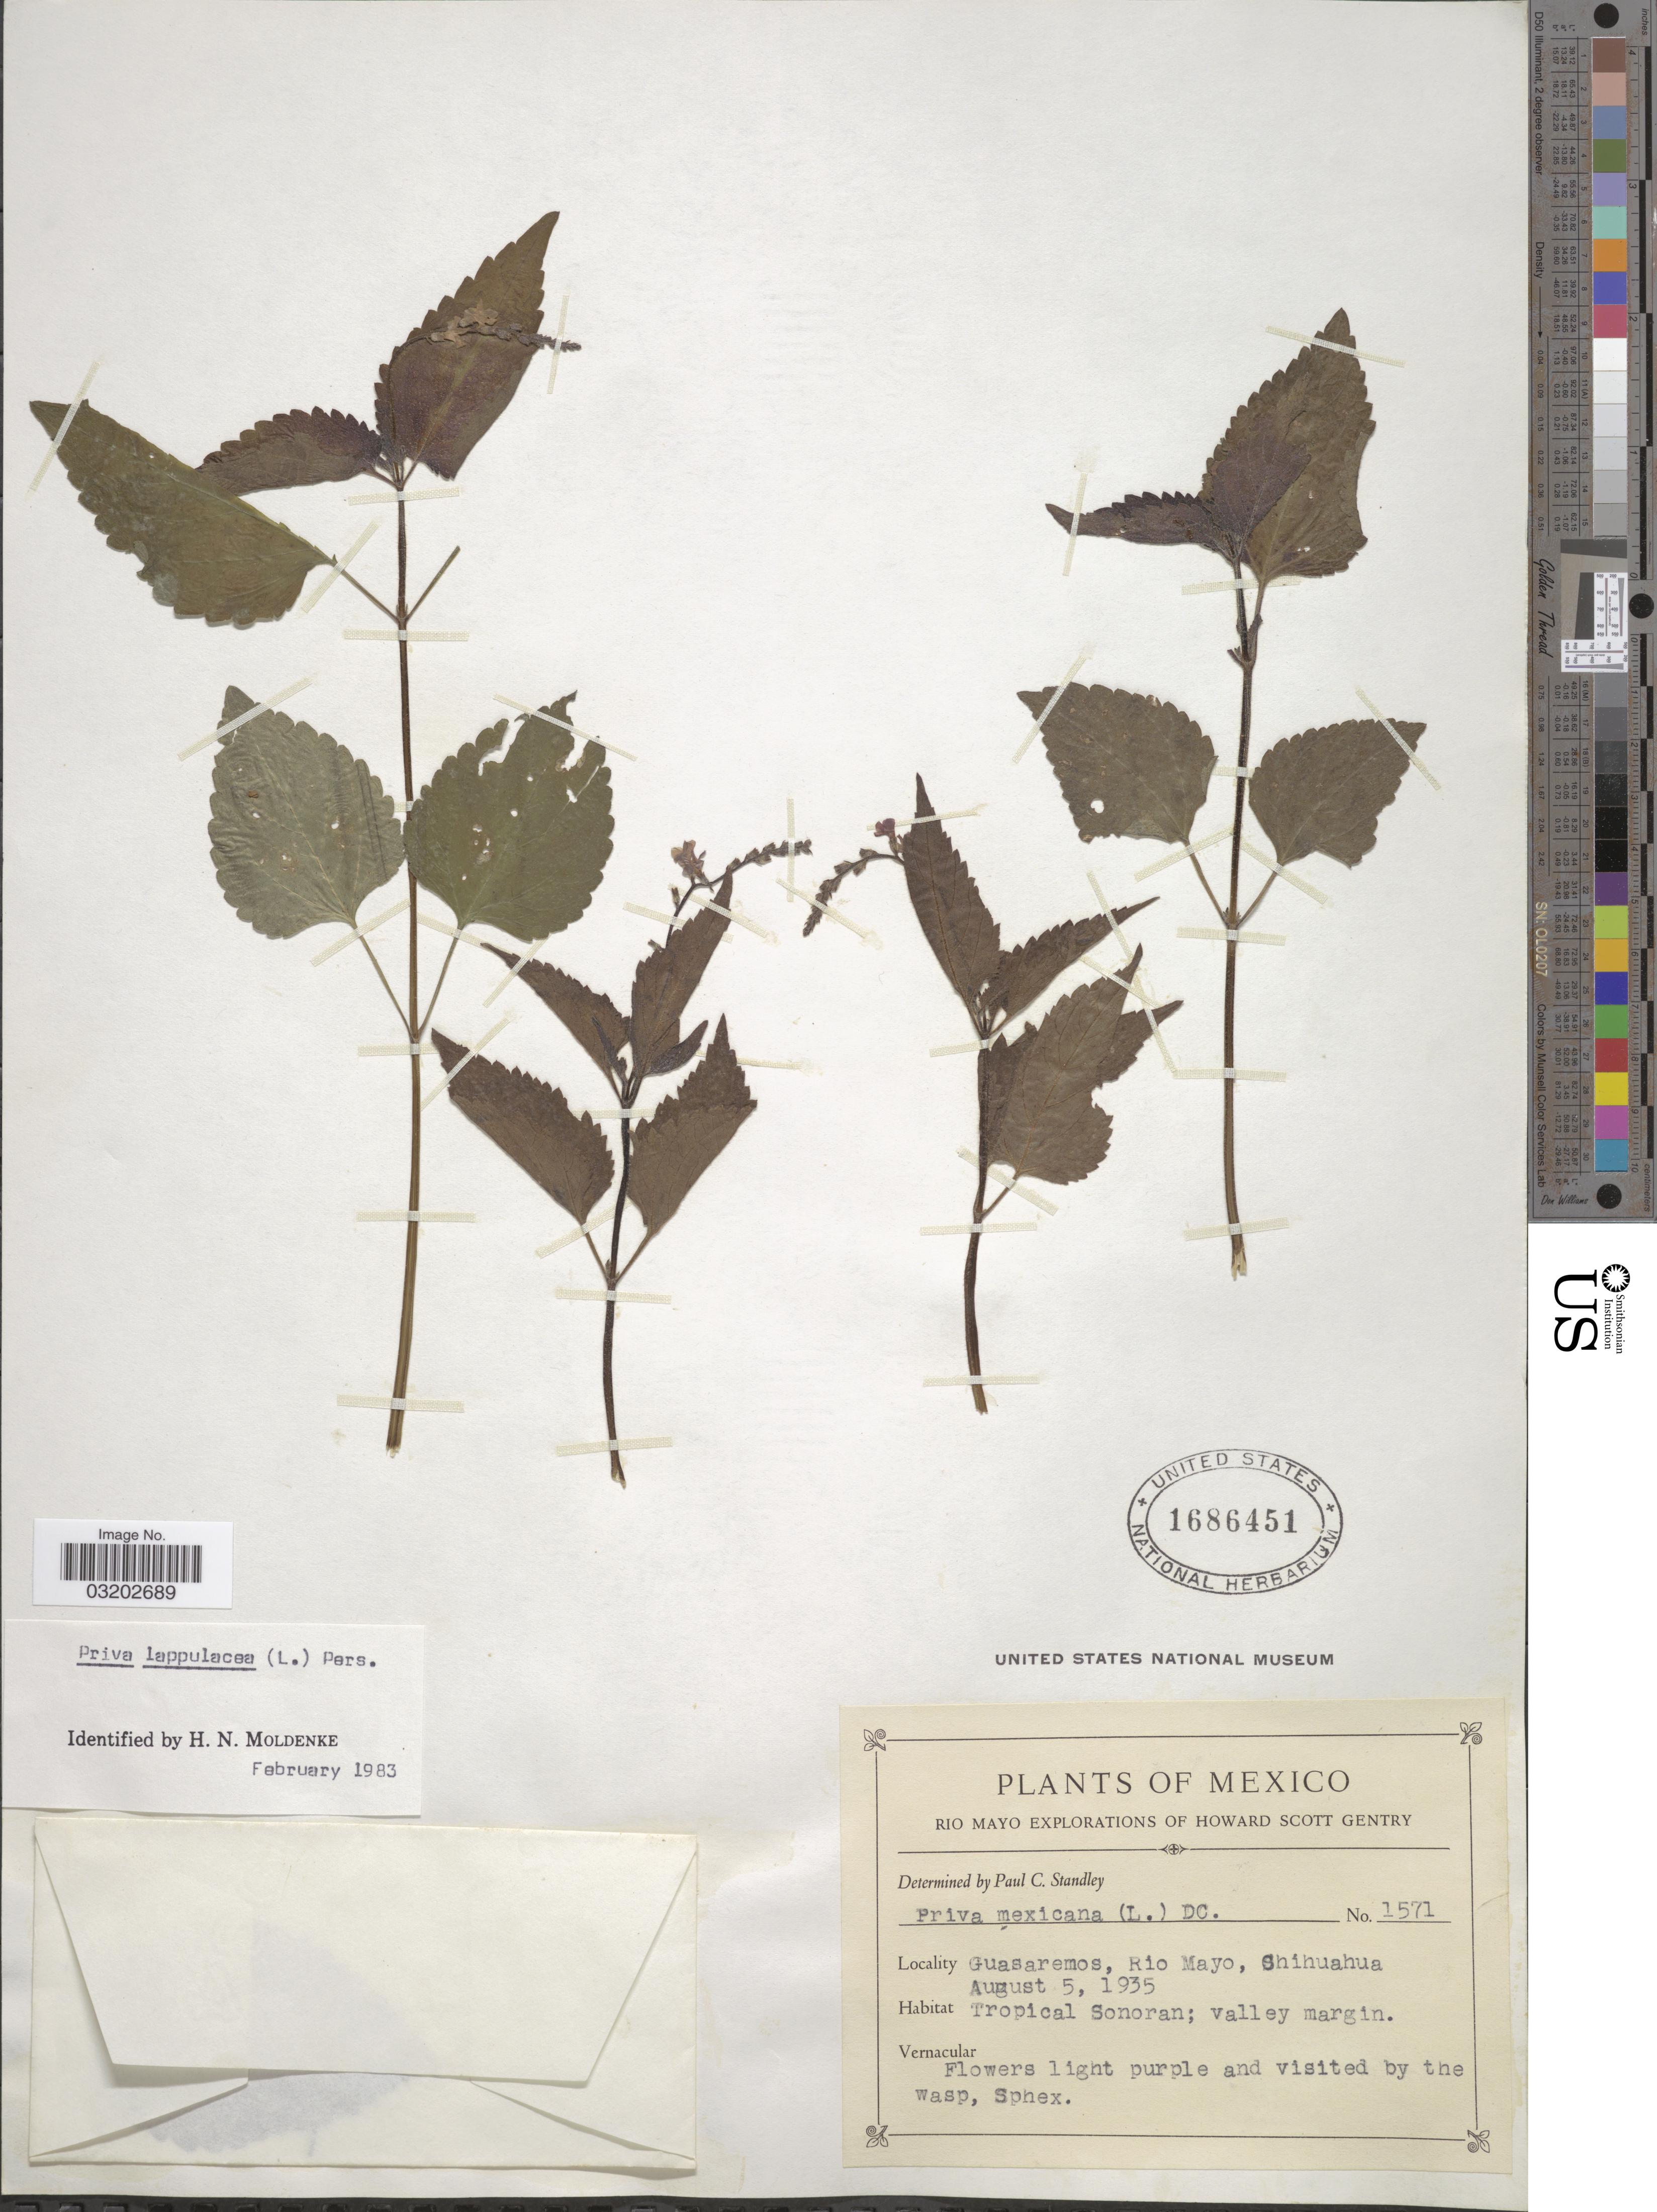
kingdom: Plantae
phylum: Tracheophyta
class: Magnoliopsida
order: Lamiales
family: Verbenaceae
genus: Priva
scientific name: Priva lappulacea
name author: (L.) Pers.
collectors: H. S. Gentry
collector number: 1571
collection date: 1935-09-05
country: Mexico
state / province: Chihuahua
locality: Guasaremos, Rio Maya. Tropical Sonoran; valley margin.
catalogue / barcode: US 1686451